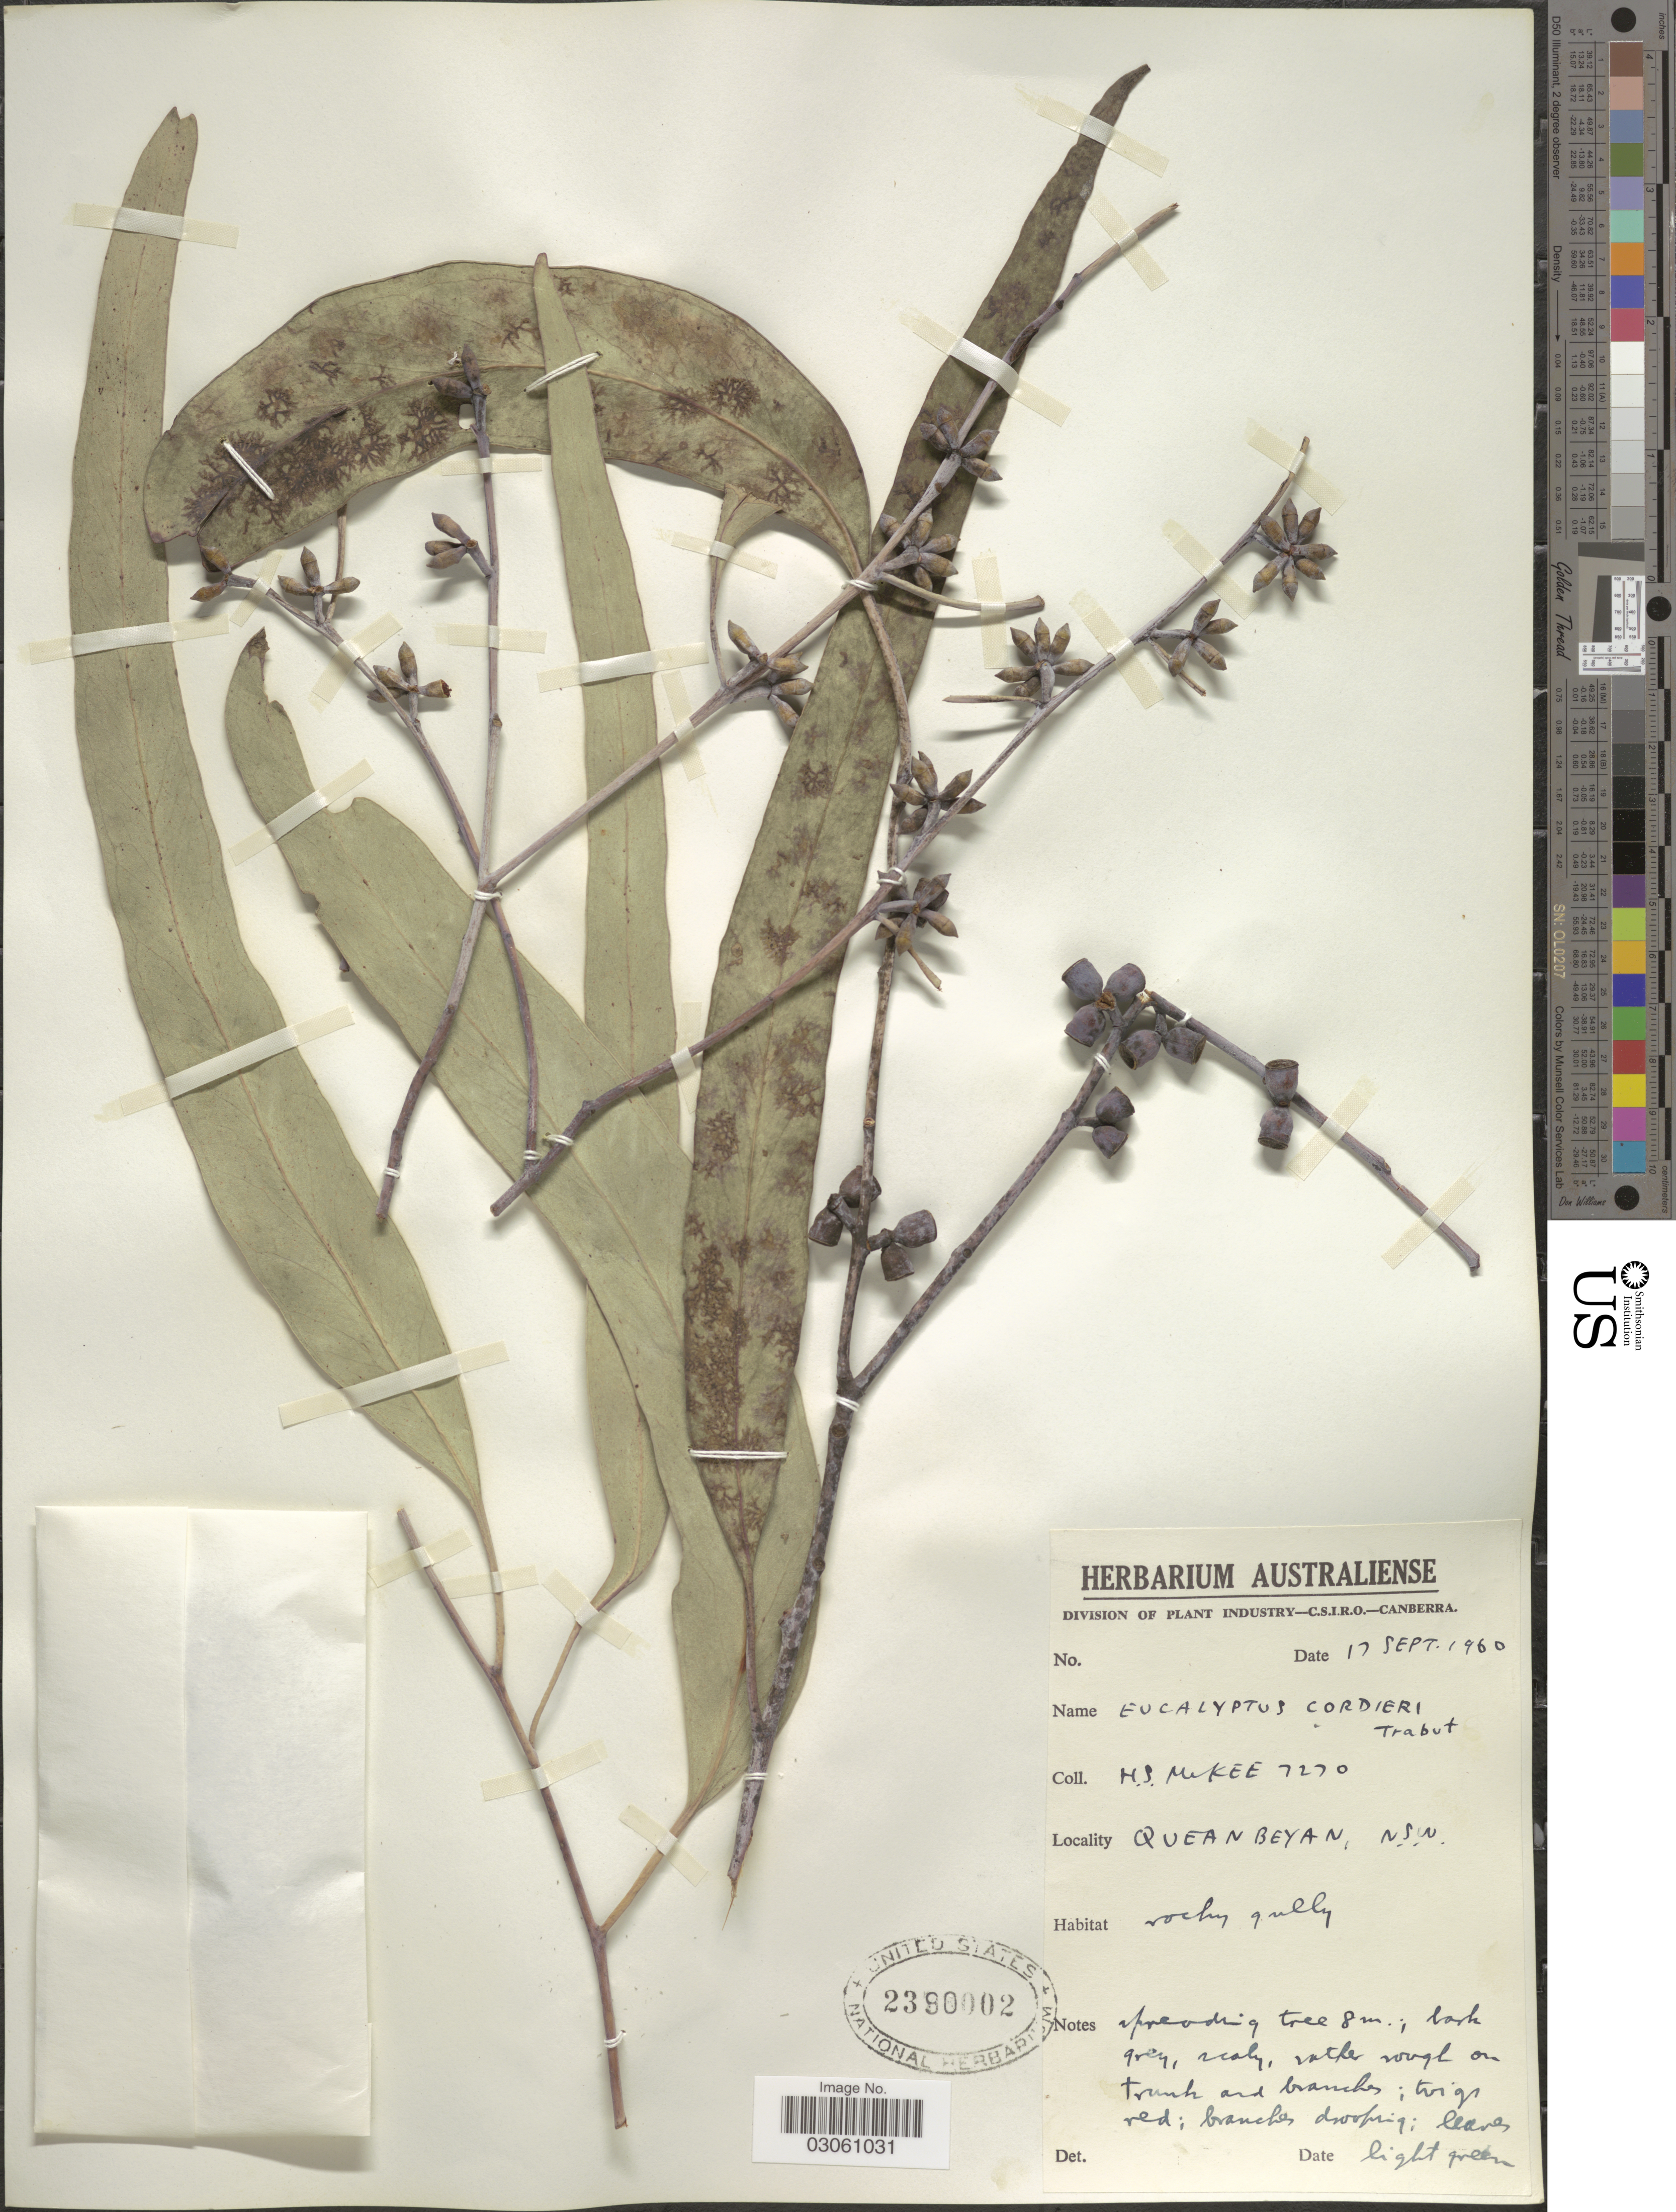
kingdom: Plantae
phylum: Tracheophyta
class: Magnoliopsida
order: Myrtales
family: Myrtaceae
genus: Eucalyptus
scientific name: Eucalyptus x cordieri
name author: Trab.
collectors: H. S. McKee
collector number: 7270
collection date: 1960-09-17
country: Australia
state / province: New South Wales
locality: Quean Beyan.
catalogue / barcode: US 2380002